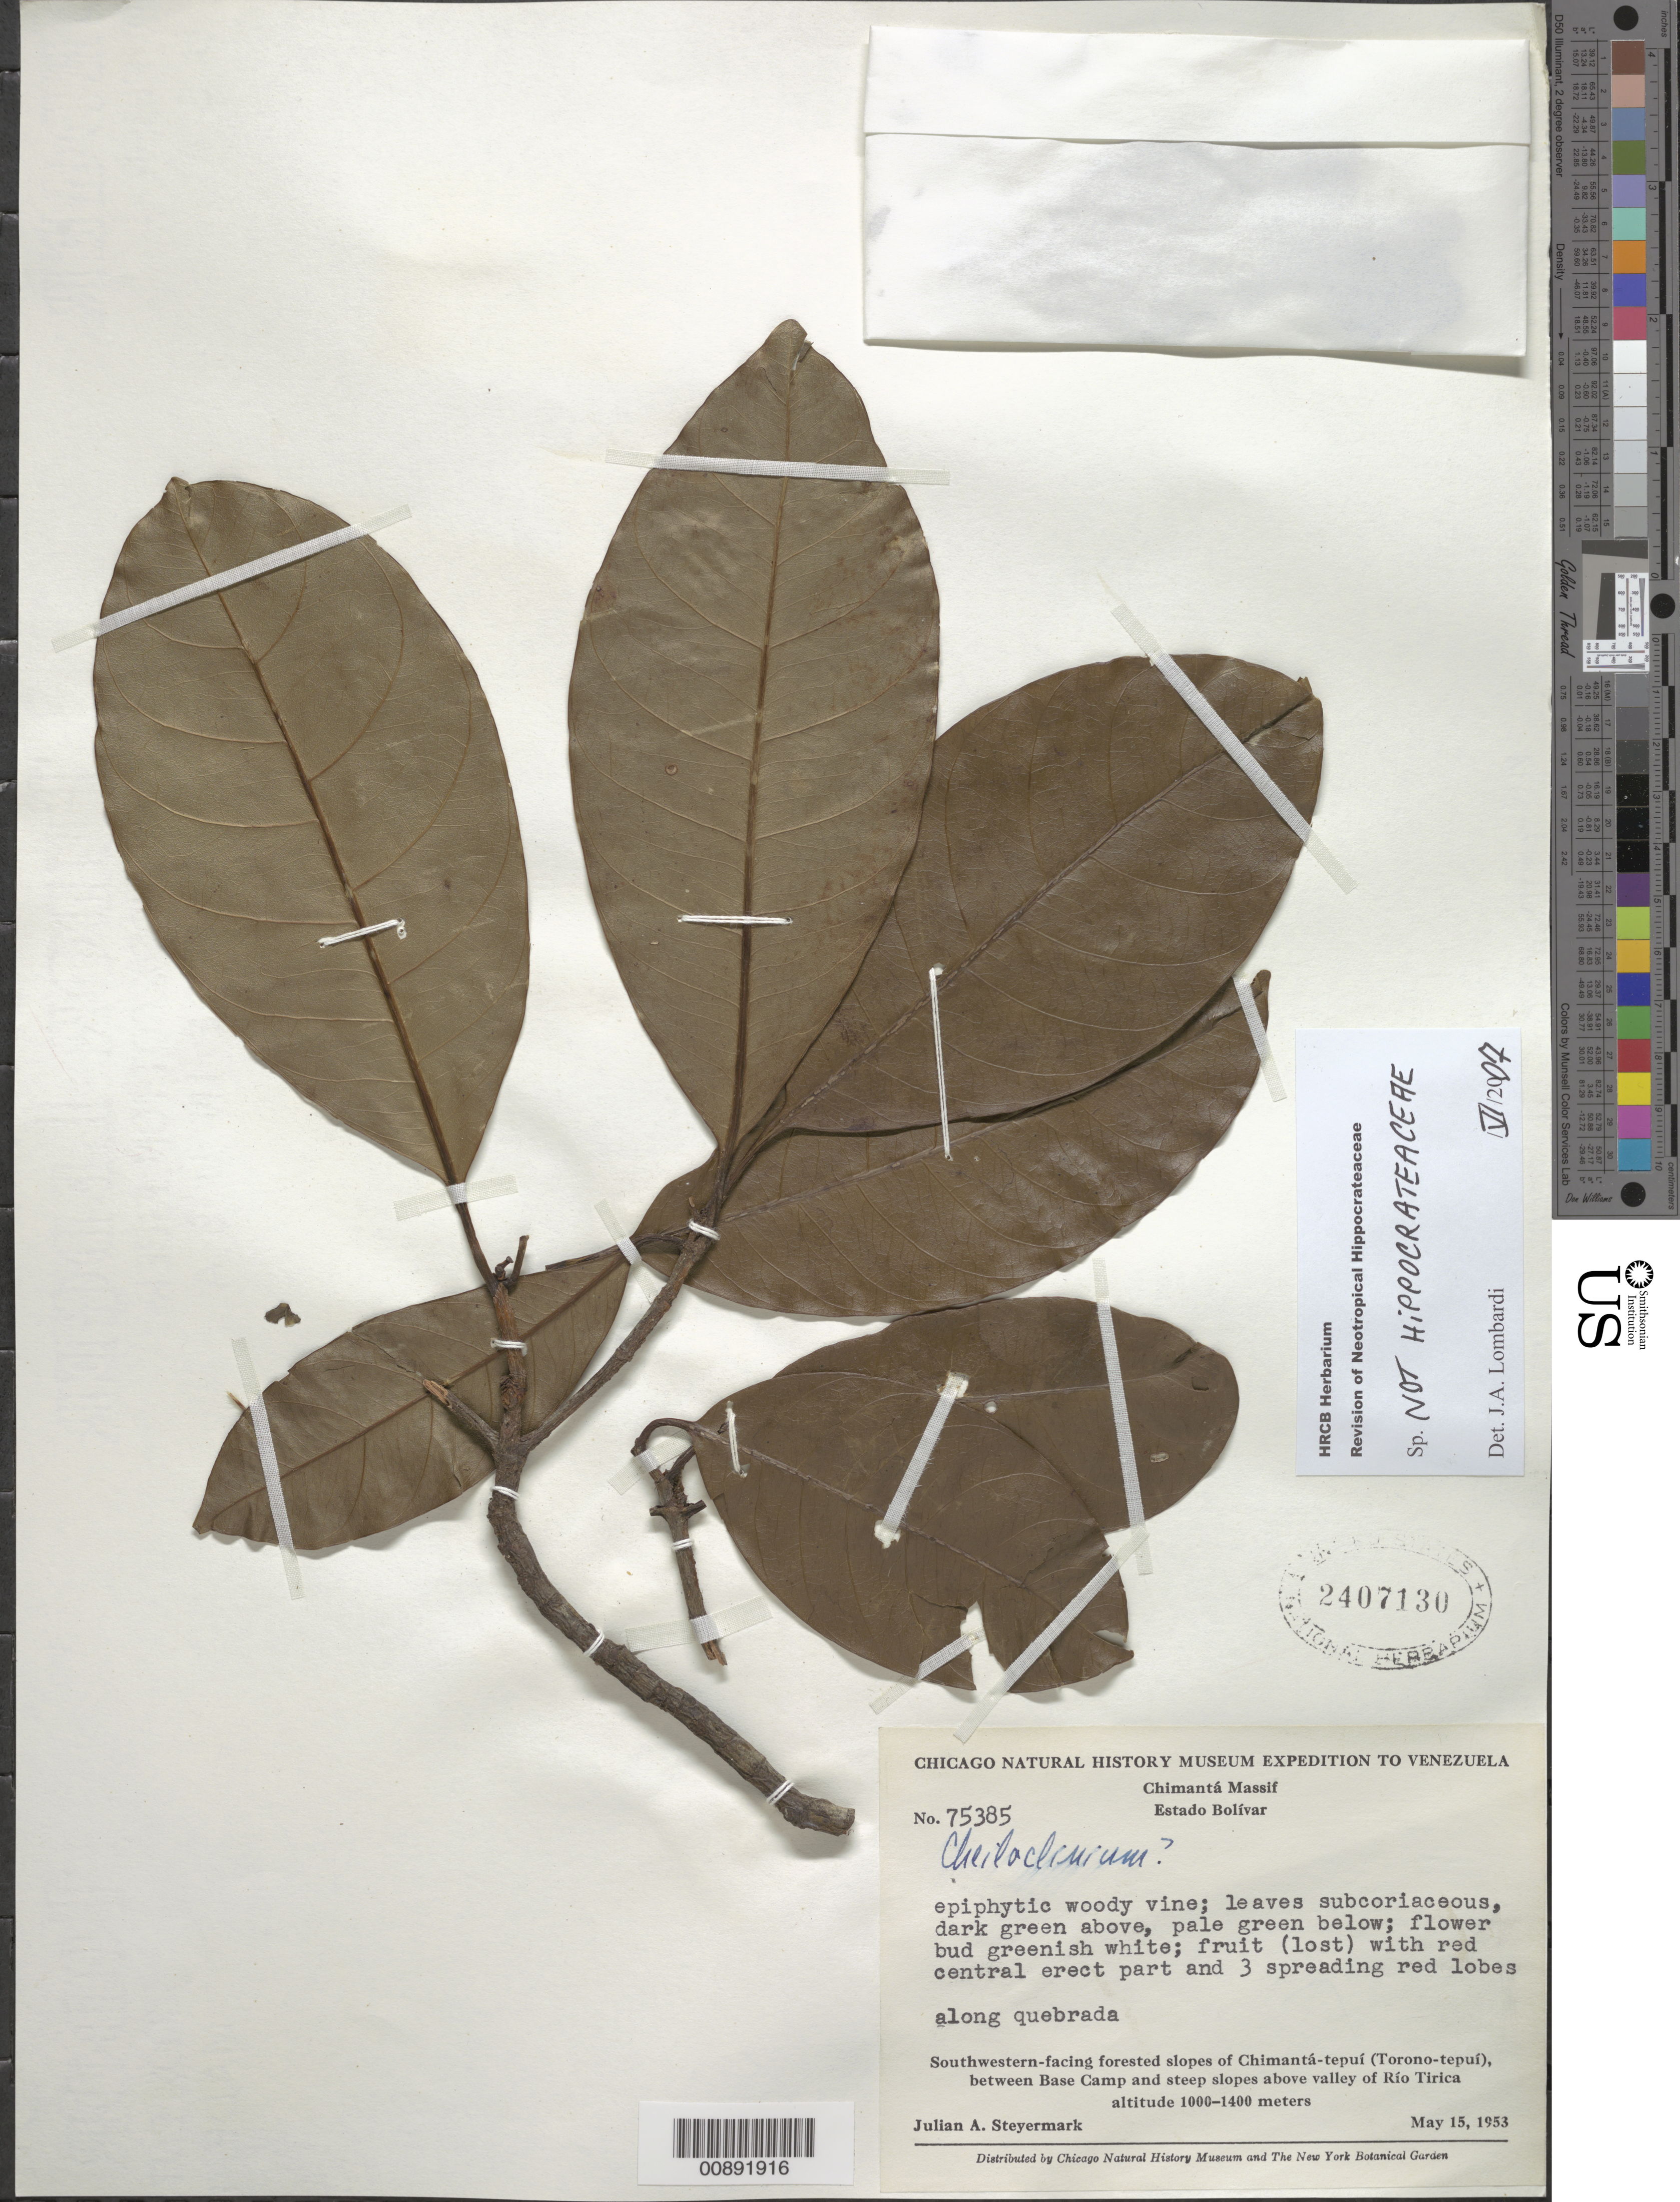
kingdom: Plantae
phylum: Tracheophyta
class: Magnoliopsida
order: Lamiales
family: Schlegeliaceae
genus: Schlegelia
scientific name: Schlegelia sp.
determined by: Acevedo-Rodriguez, P., (US), Smithsonian Institution - National Museum of Natural History (UNITED STATES)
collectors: J. Steyermark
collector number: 75385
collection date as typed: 15-May-53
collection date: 1953-05-15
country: Venezuela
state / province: Bolívar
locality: Chimantá Massif, Chimantá-tepuí (Torono-tepuí), SW-facing part between Base Camp and steep slopes above valley of Rio Tirica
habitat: Along quebrada; forested slopes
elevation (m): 1000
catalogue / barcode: US 2407130